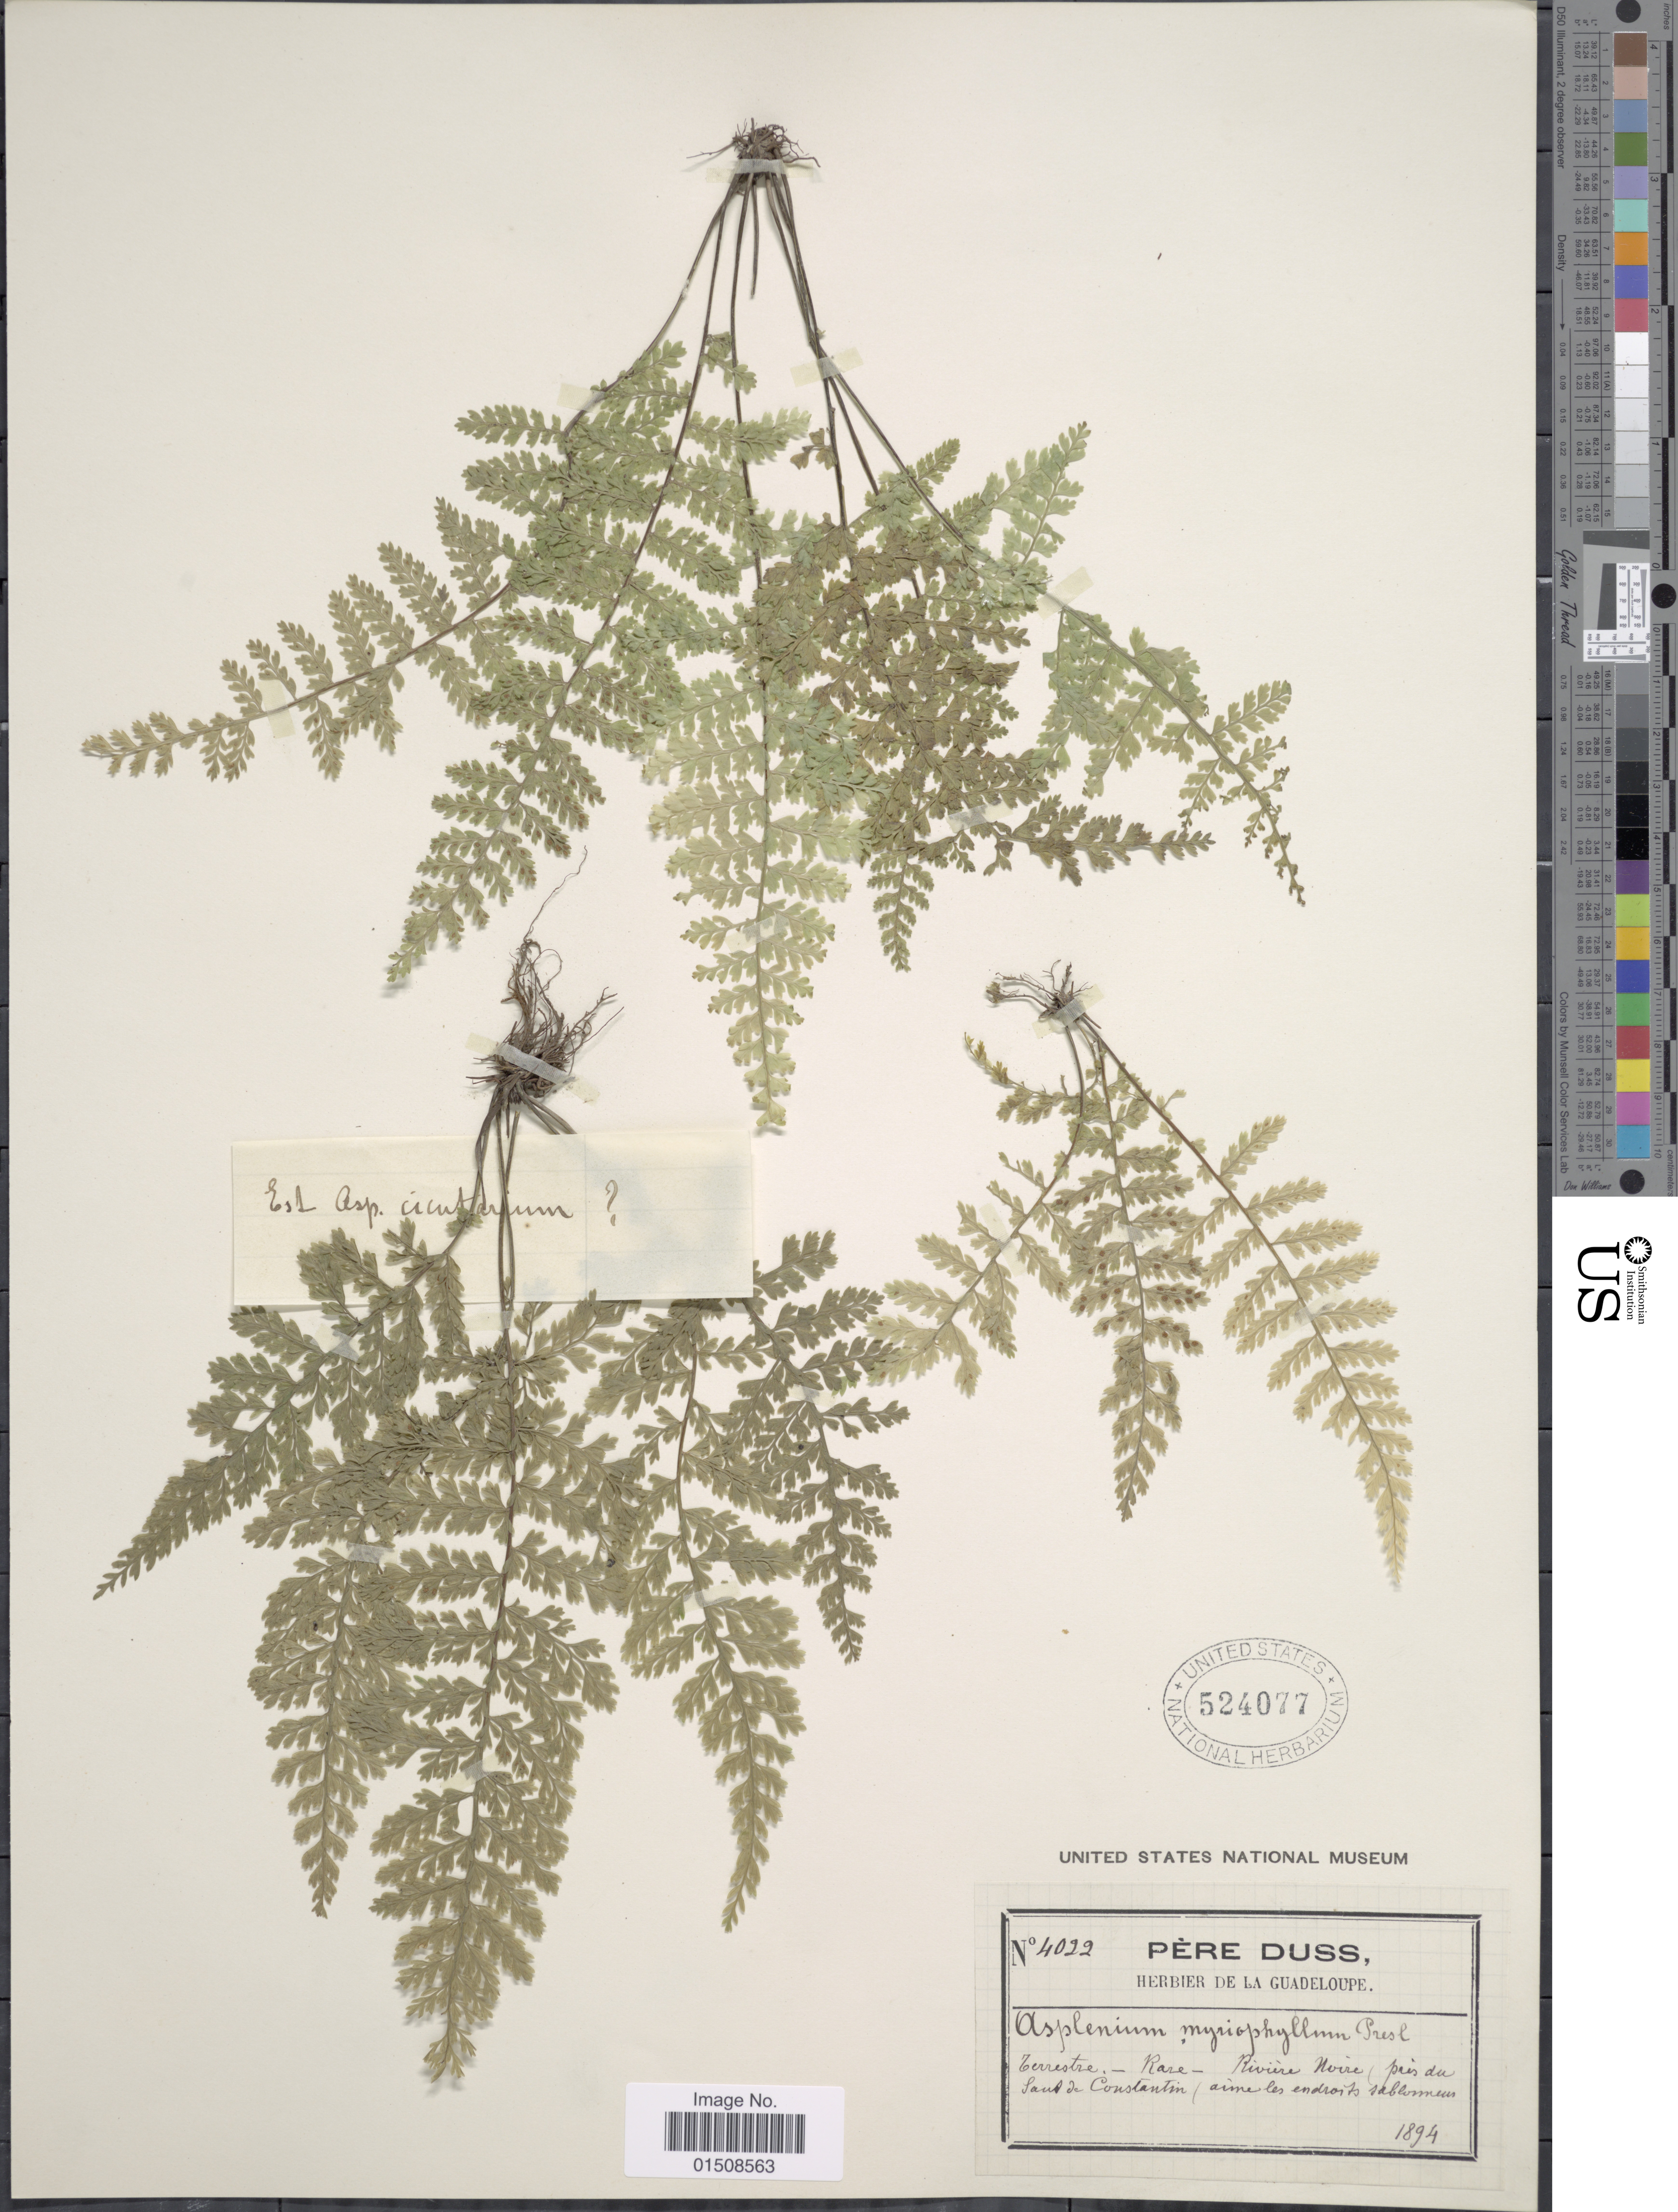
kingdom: Plantae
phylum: Tracheophyta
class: Polypodiopsida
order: Polypodiales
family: Aspleniaceae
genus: Asplenium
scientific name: Asplenium cristatum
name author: Lam.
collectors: Père Duss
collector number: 4022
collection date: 1894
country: Guadeloupe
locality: Terrestre. Rare. Rivière Noire pres du Saut de Constantin aime les endroits sablonneux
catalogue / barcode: US 524077